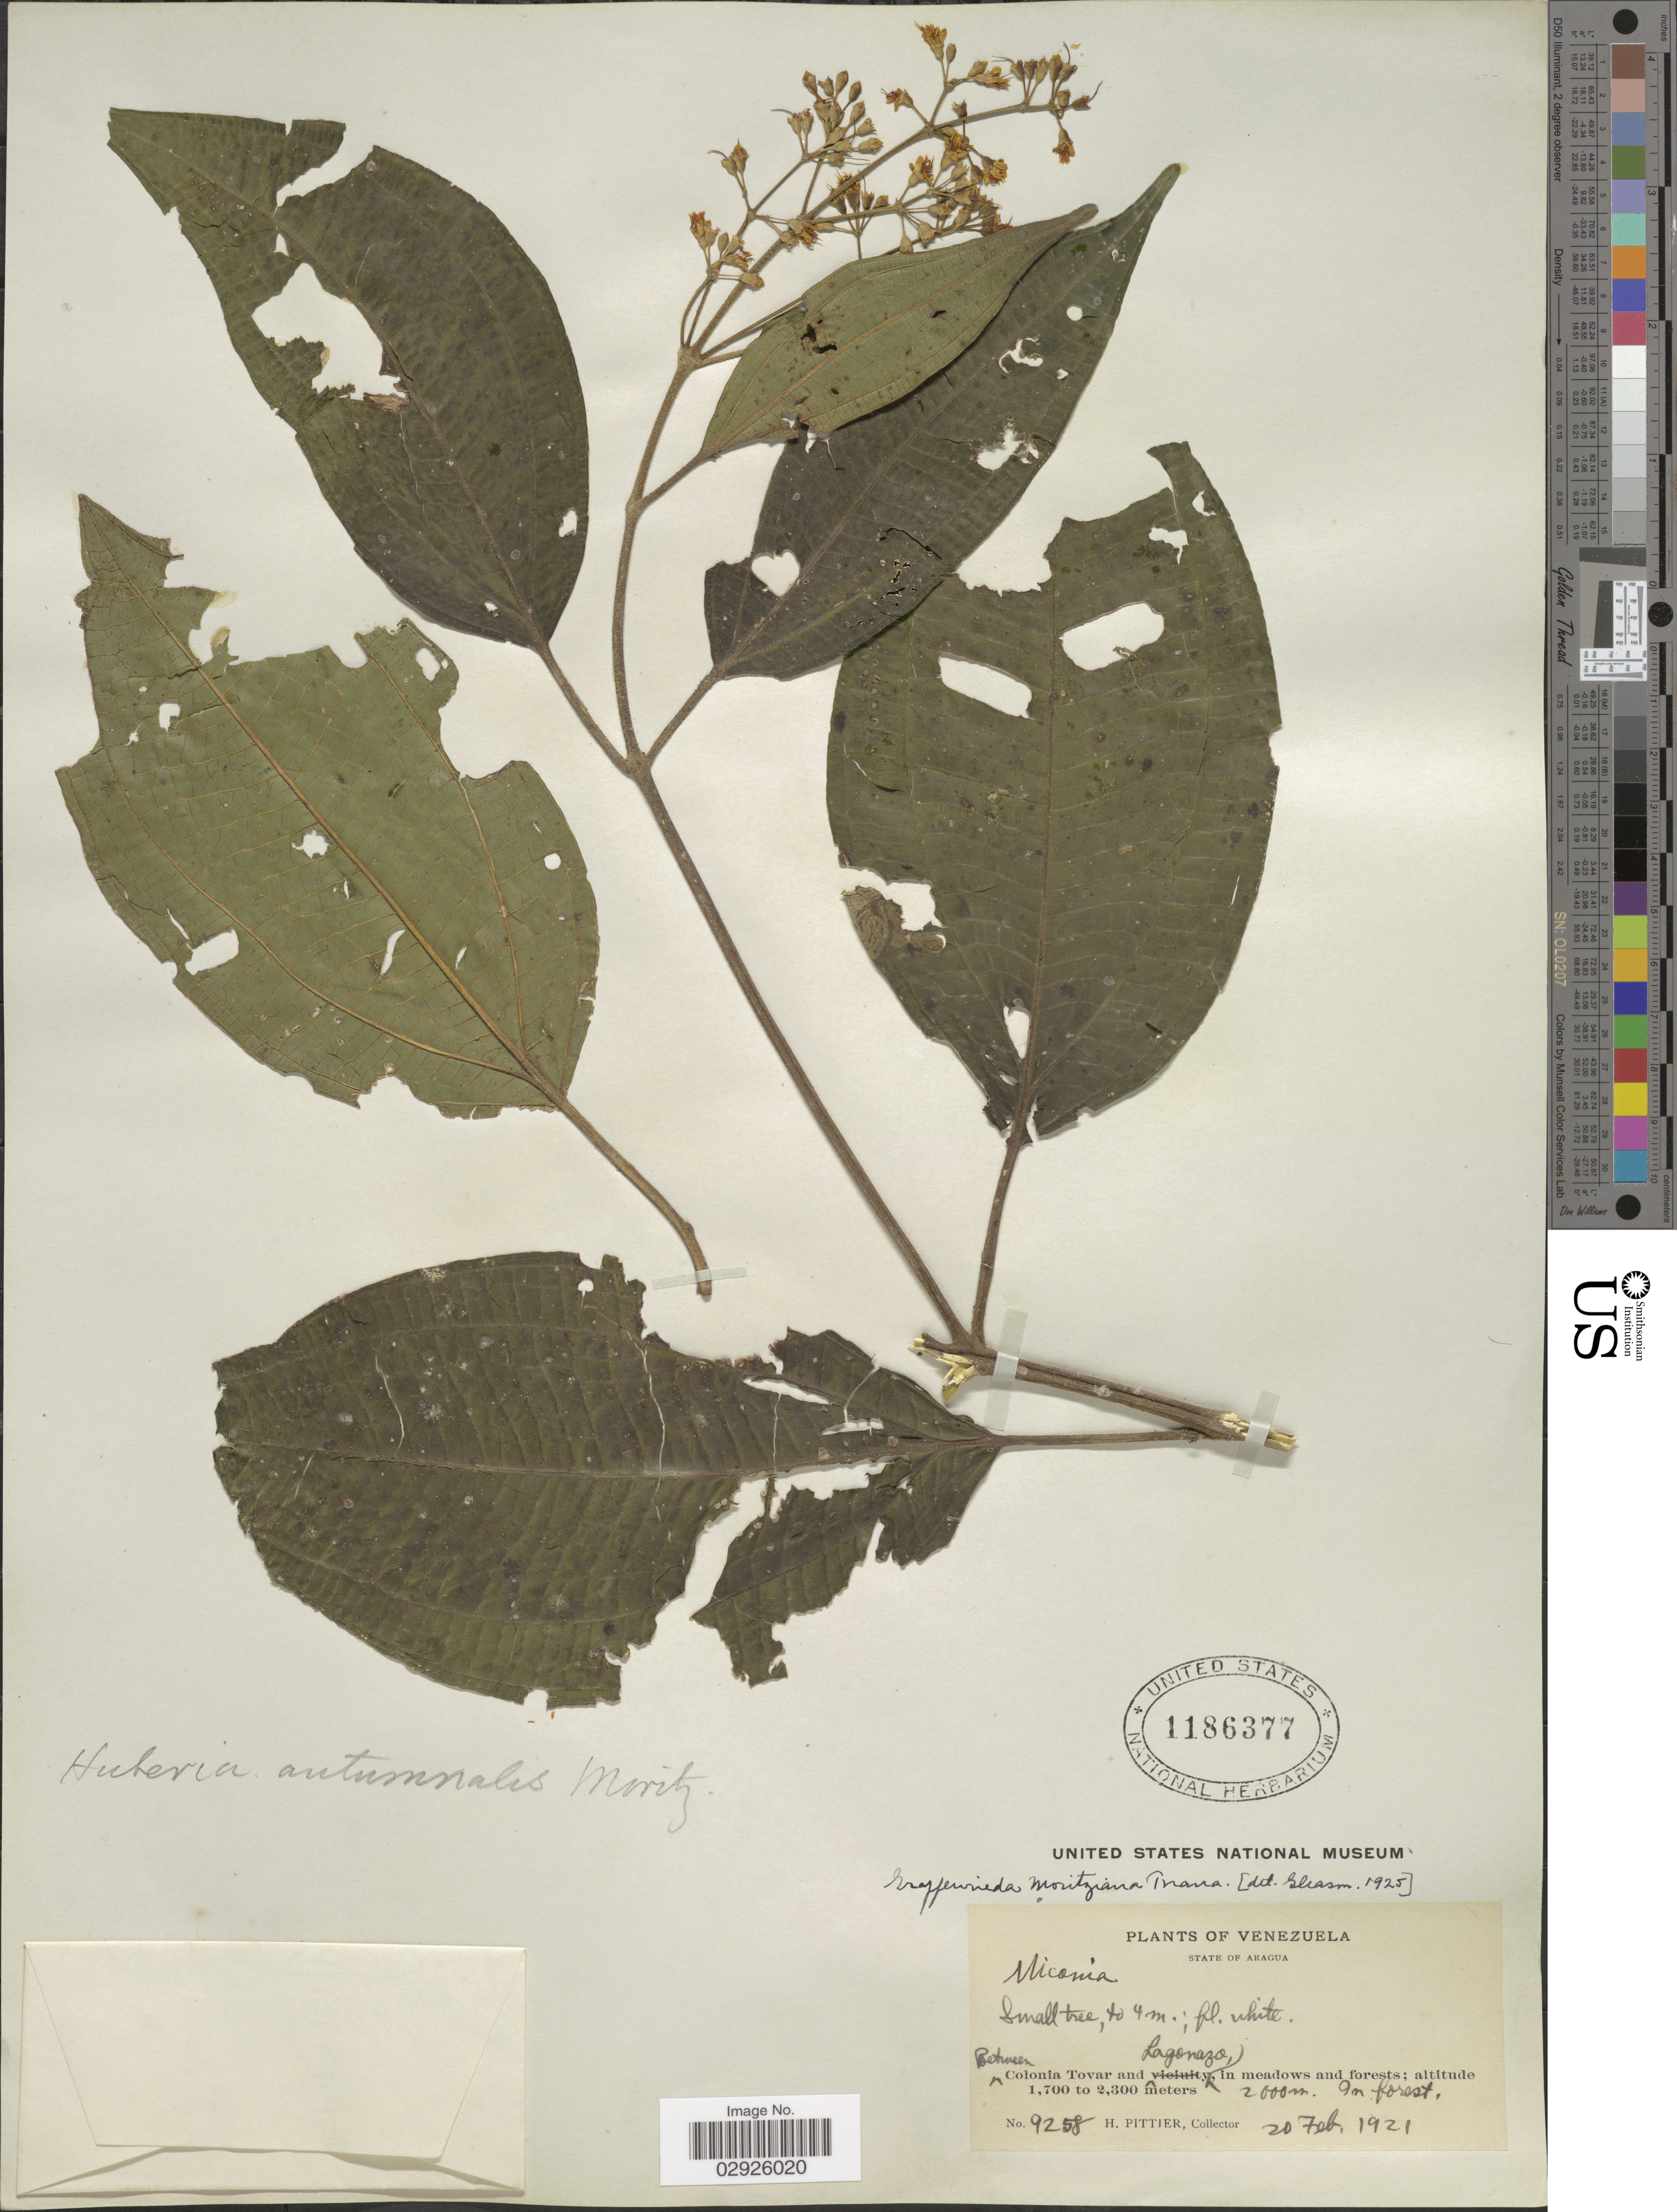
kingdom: Plantae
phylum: Tracheophyta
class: Magnoliopsida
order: Myrtales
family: Melastomataceae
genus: Graffenrieda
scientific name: Graffenrieda moritziana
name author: Triana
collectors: H. F. Pittier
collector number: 9258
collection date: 1921-02-20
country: Venezuela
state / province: Aragua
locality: Between Colonia Tovar and Lagonazo, in meadows and forests.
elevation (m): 2000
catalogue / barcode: US 1186377